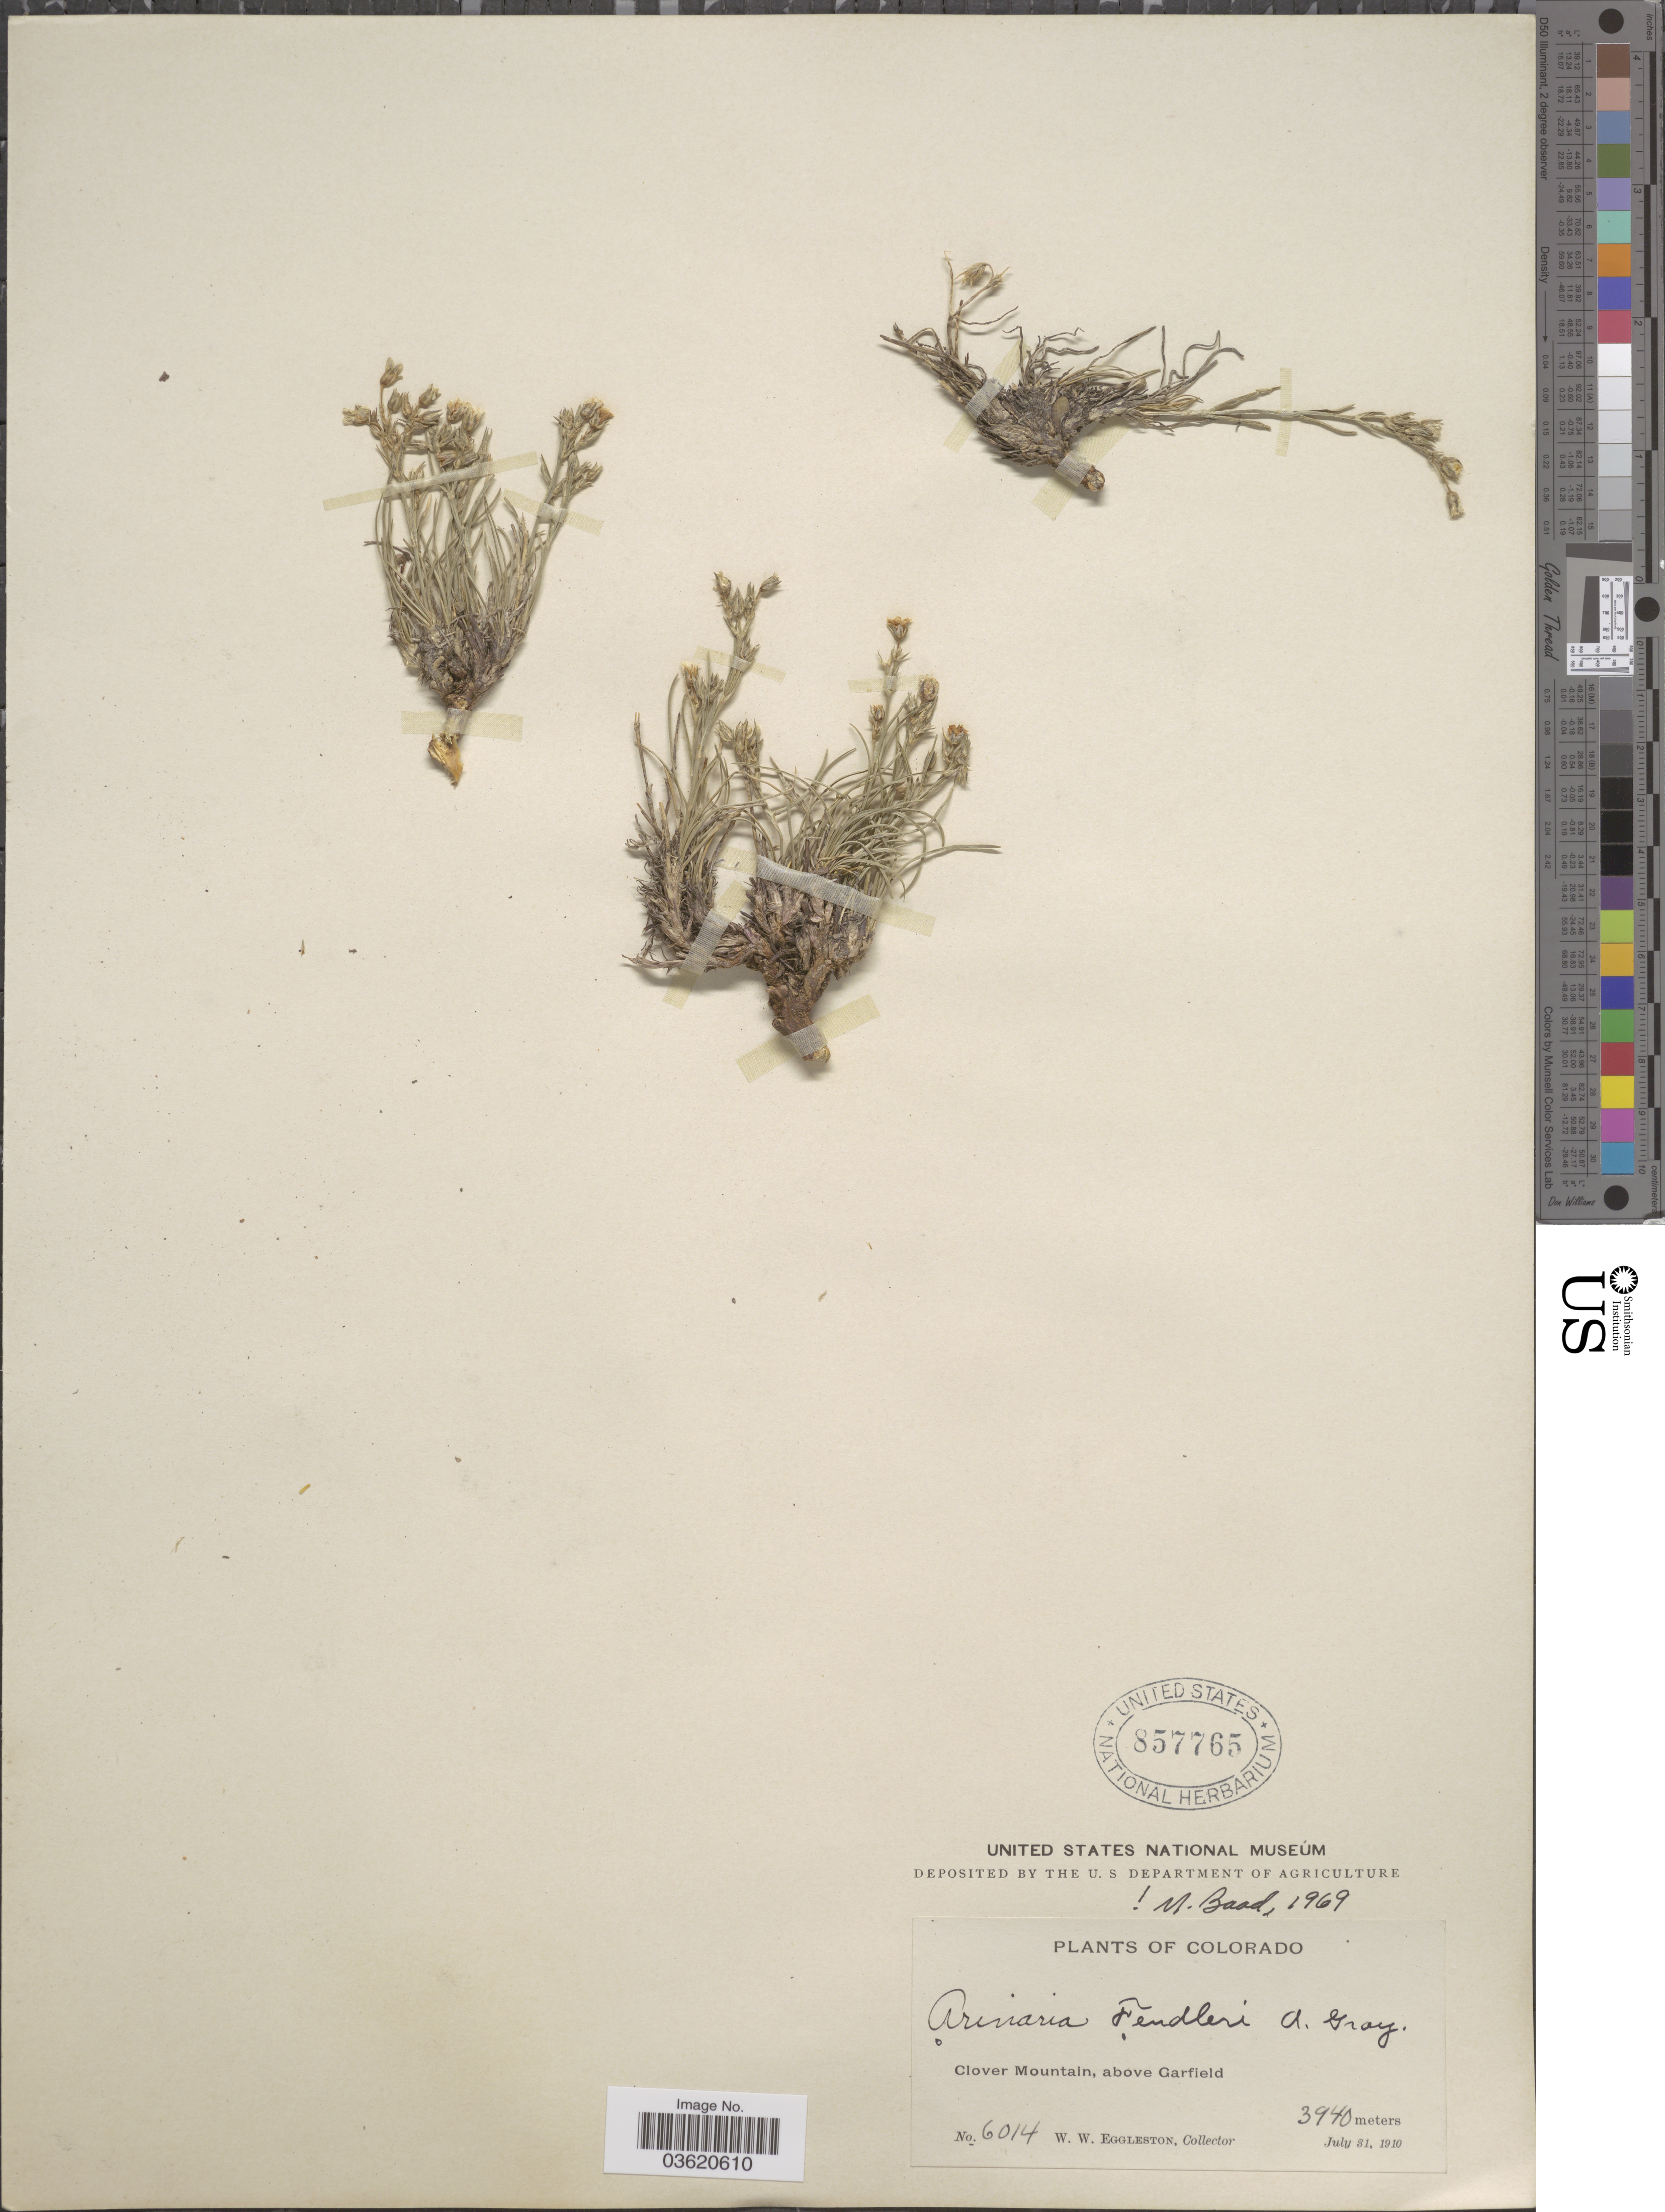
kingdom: Plantae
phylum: Tracheophyta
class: Magnoliopsida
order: Caryophyllales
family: Caryophyllaceae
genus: Eremogone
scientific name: Eremogone fendleri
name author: (A. Gray) Ikonn.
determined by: U.S. National Herbarium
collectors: W. W. Eggleston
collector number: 6014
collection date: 1910-07-31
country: United States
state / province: Colorado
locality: Clover Mountain, above Garfield.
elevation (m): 3940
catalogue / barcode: US 857765